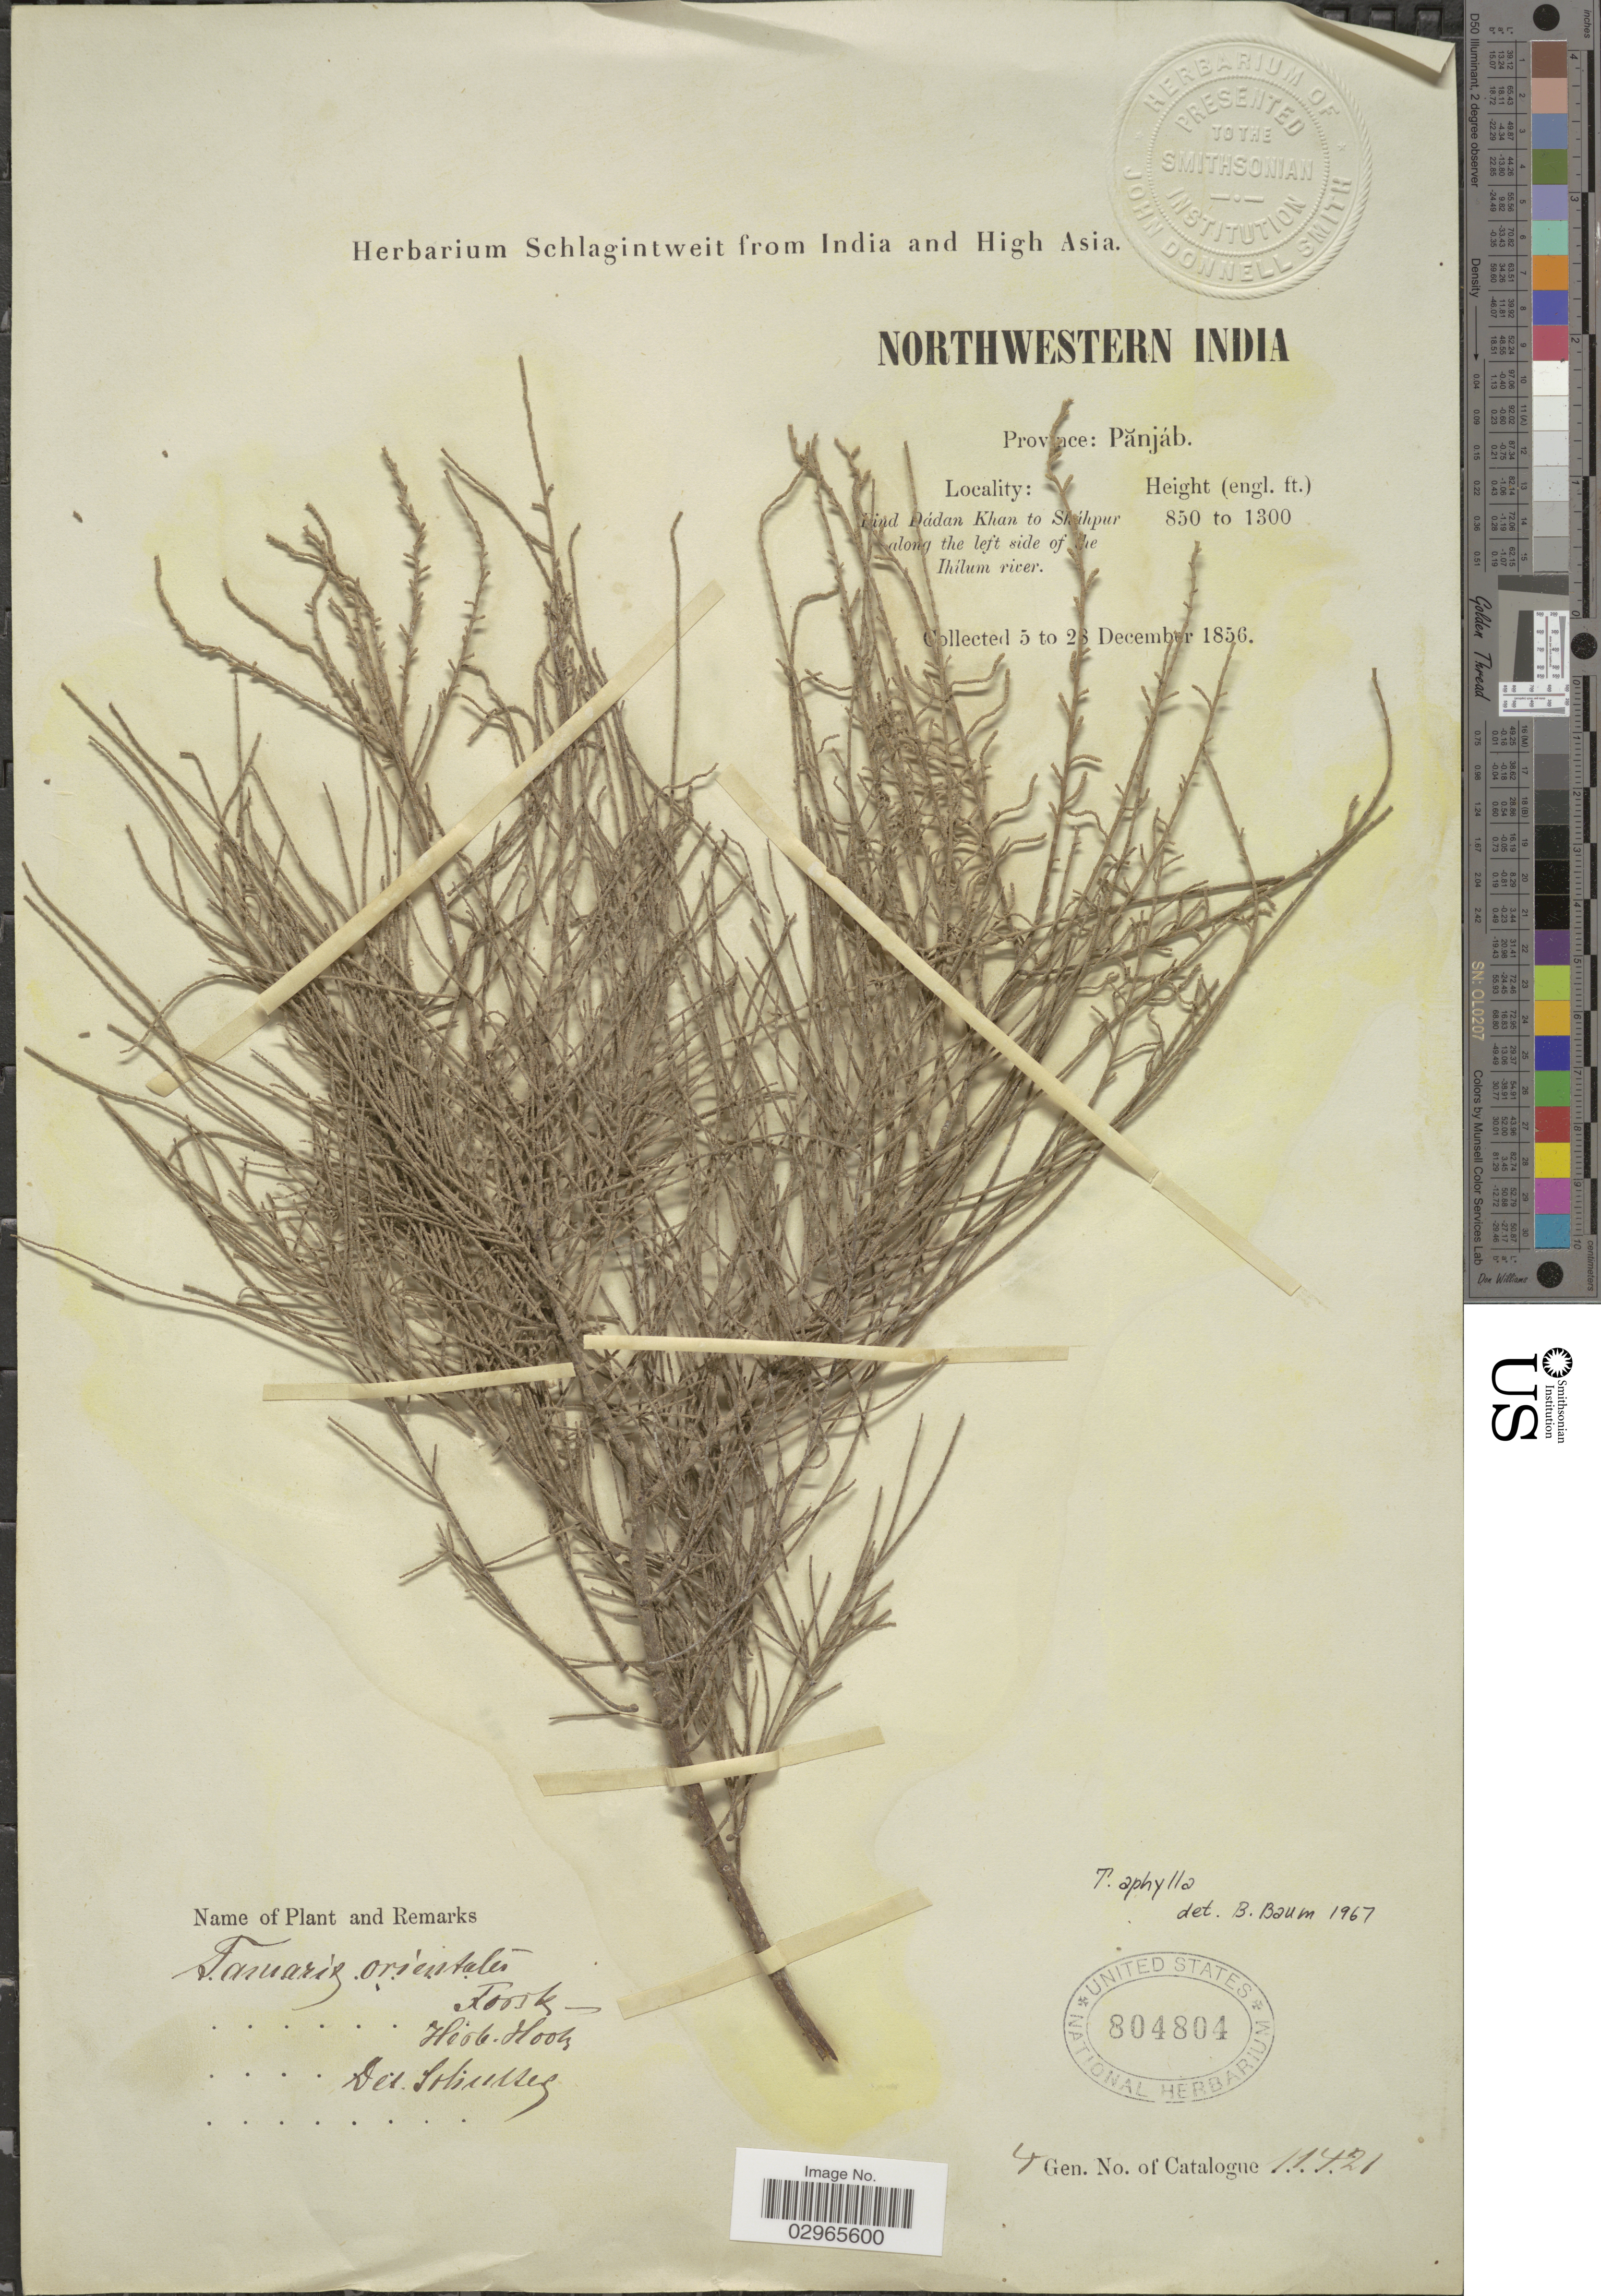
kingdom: Plantae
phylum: Tracheophyta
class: Magnoliopsida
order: Caryophyllales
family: Tamaricaceae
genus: Tamarix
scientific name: Tamarix aphylla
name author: (L.) H. Karst.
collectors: ex herb. Schlagintweit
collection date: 1856-12-05/1856-12-28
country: India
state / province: Punjab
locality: Northwestern India. Province: Panjab. Lind [interpreted] Dádan Khan to Shahpur along the left side of the Ihílum river.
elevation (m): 259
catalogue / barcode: US 804804